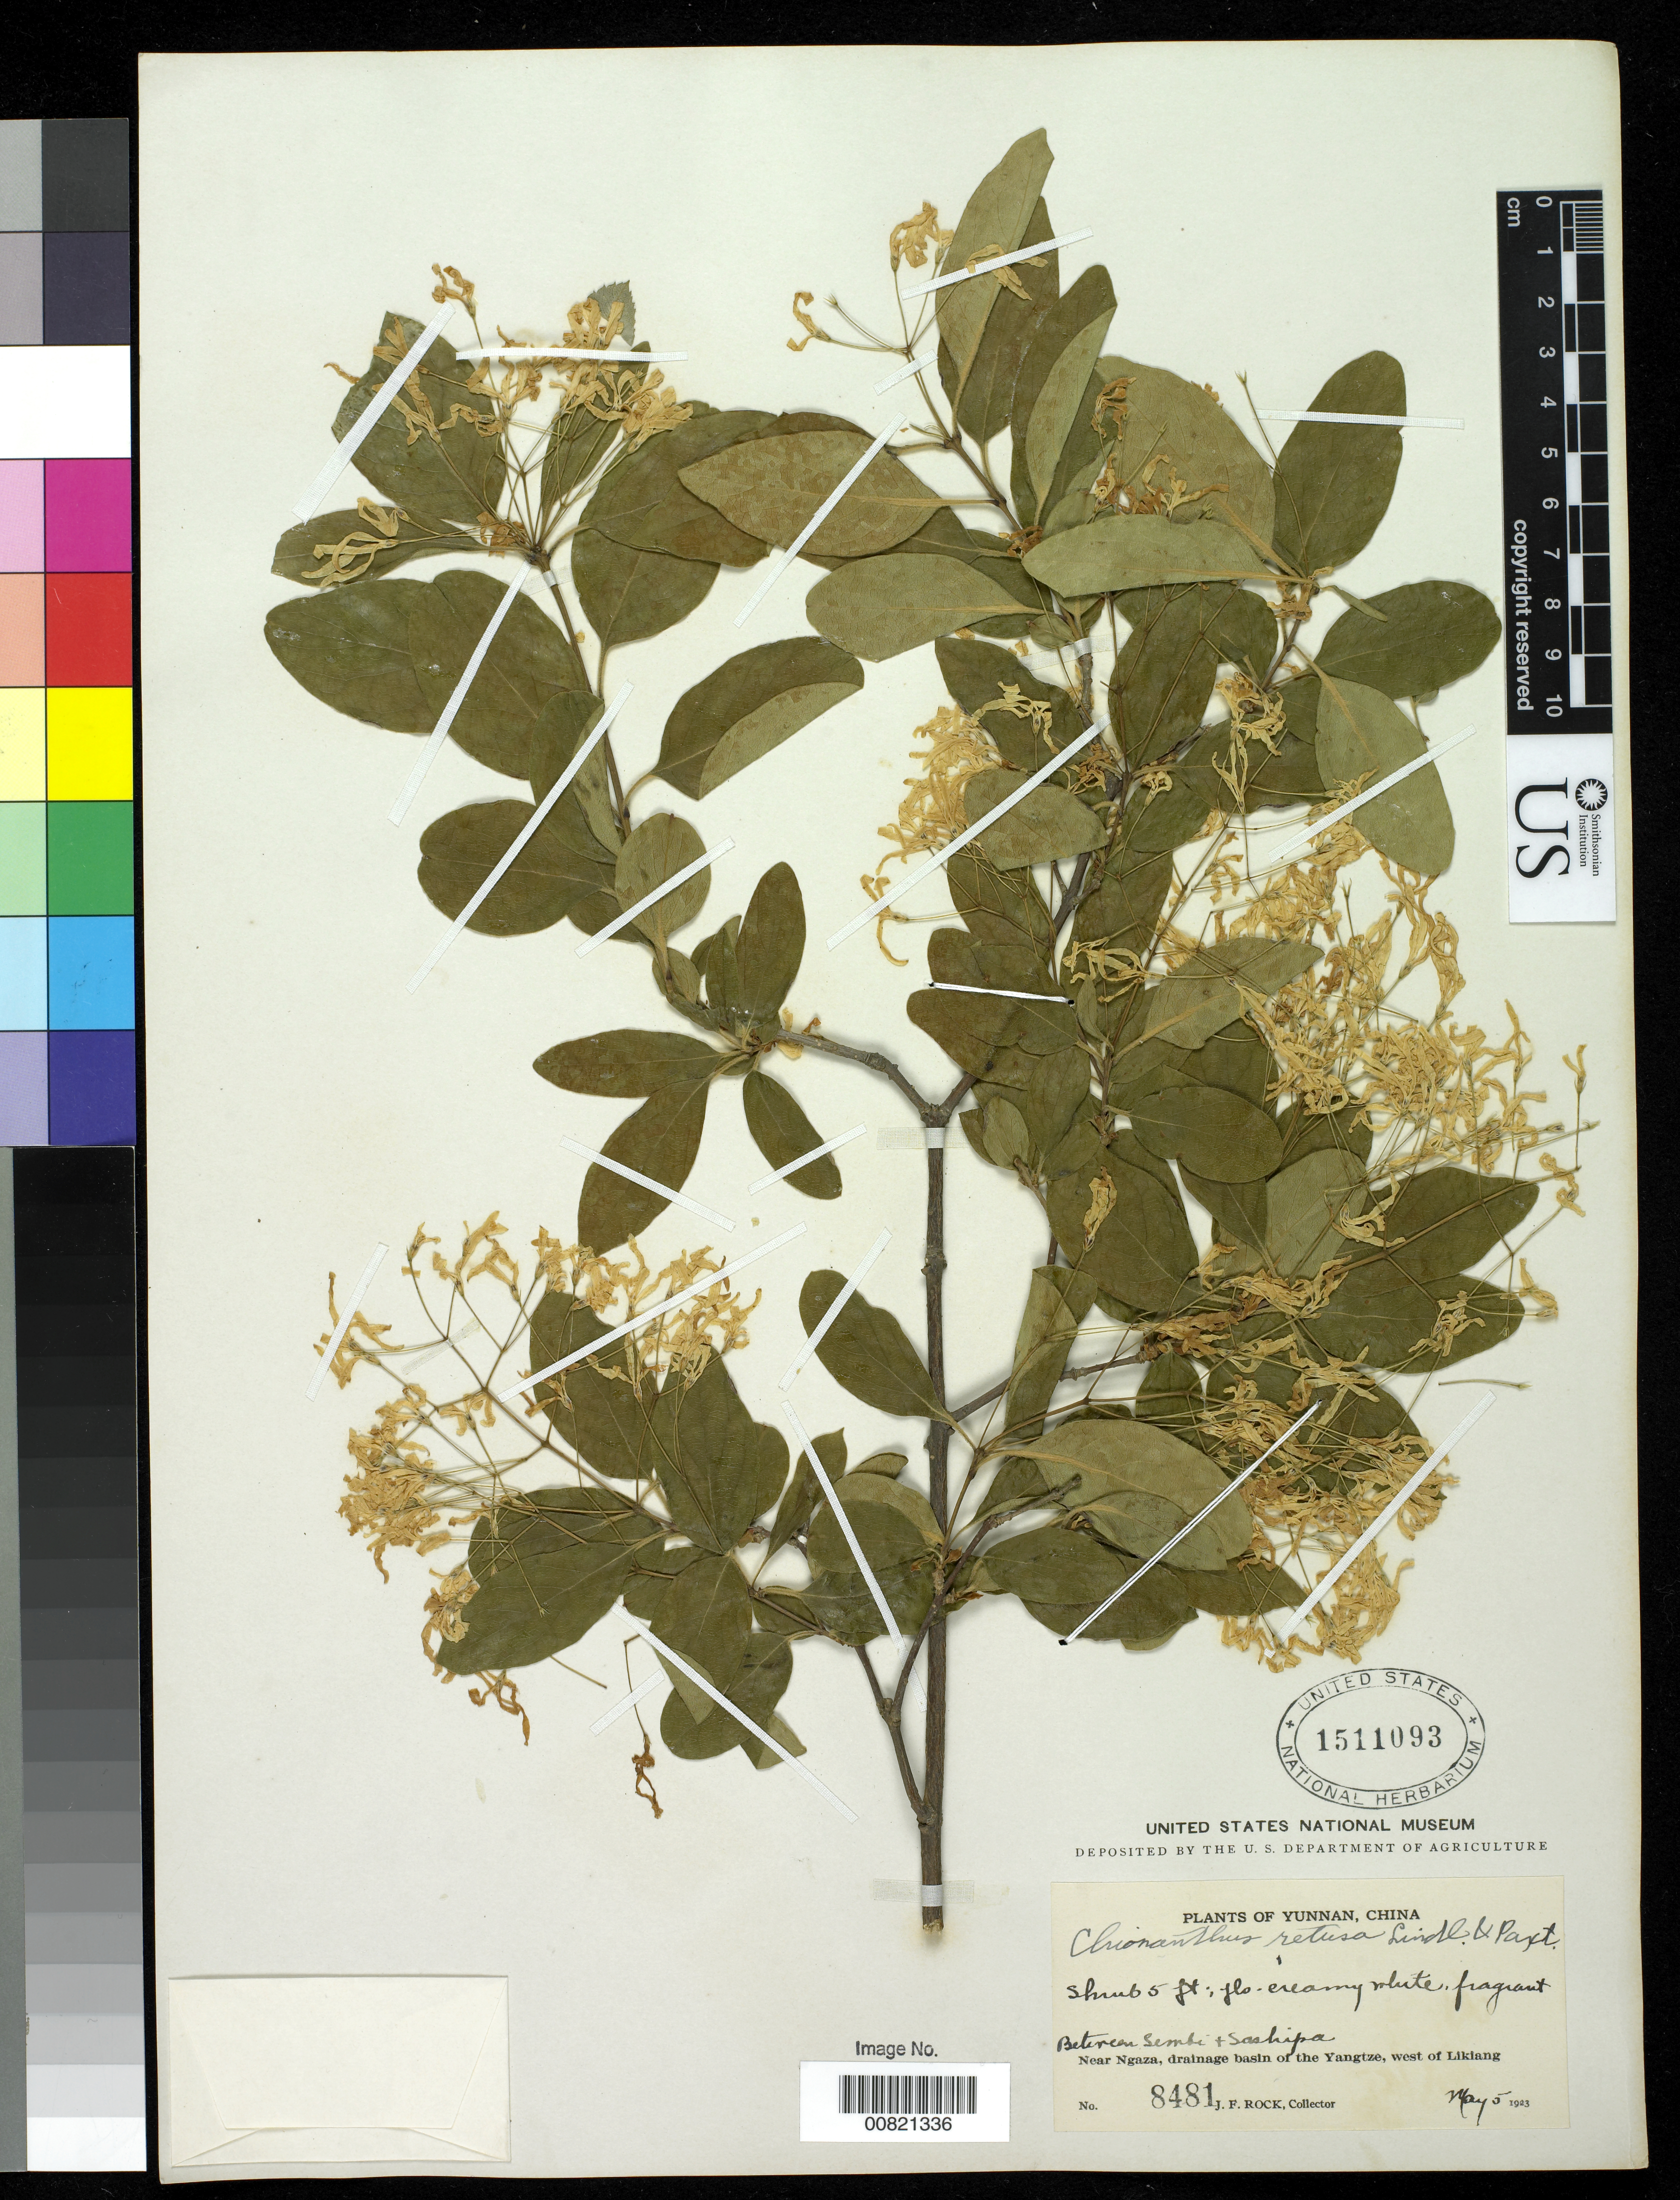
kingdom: Plantae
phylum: Tracheophyta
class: Magnoliopsida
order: Lamiales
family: Oleaceae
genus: Chionanthus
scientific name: Chionanthus retusus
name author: Lindl. & Paxton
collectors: J. F. Rock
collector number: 8481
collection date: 1923-05-05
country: China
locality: Near Ngaza, drainage basin of the Yangtze, W of Likiang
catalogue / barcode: US 1511093